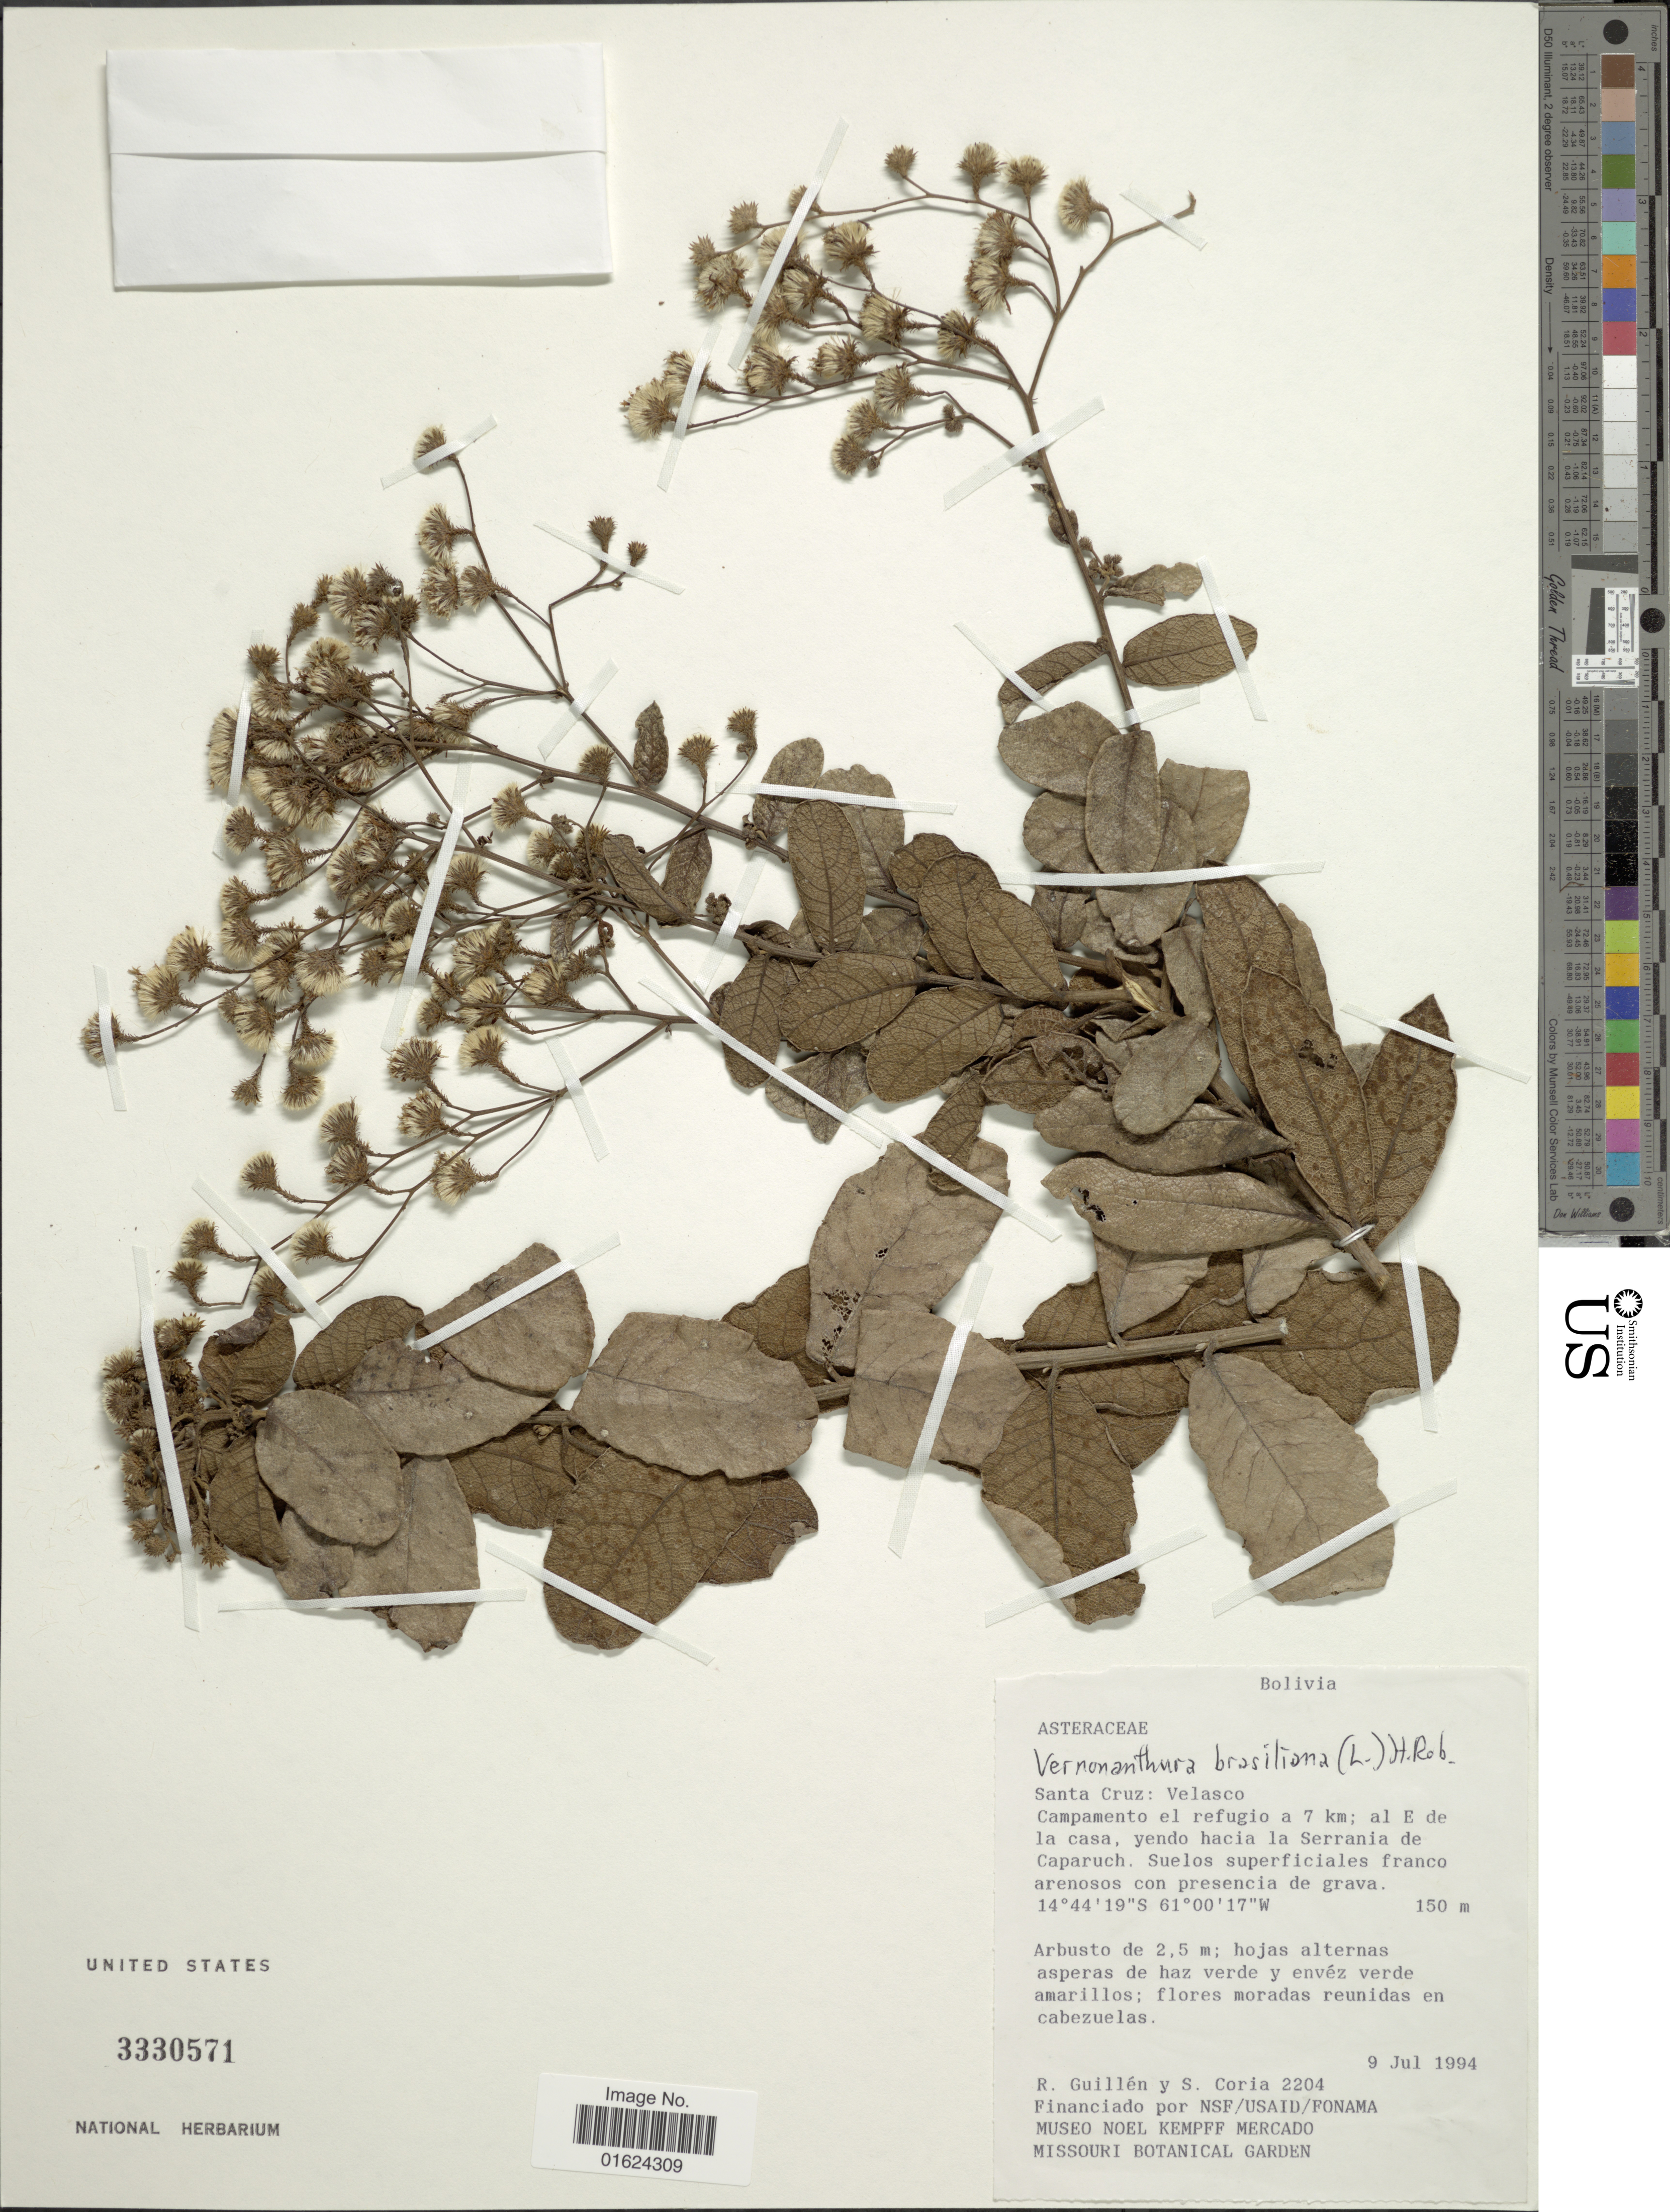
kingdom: Plantae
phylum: Tracheophyta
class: Magnoliopsida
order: Asterales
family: Asteraceae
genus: Vernonia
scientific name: Vernonia brasiliana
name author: (L.) Druce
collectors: R. Guillen & S. Coria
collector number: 2204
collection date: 1994-07-09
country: Bolivia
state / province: Santa Cruz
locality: Bolivia, Santa Cruz: Velasco, Campamento el refugio a 7 km; al E de la casa, yendo hacia la Serrania de Caparuch.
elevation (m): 150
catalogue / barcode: US 3330571